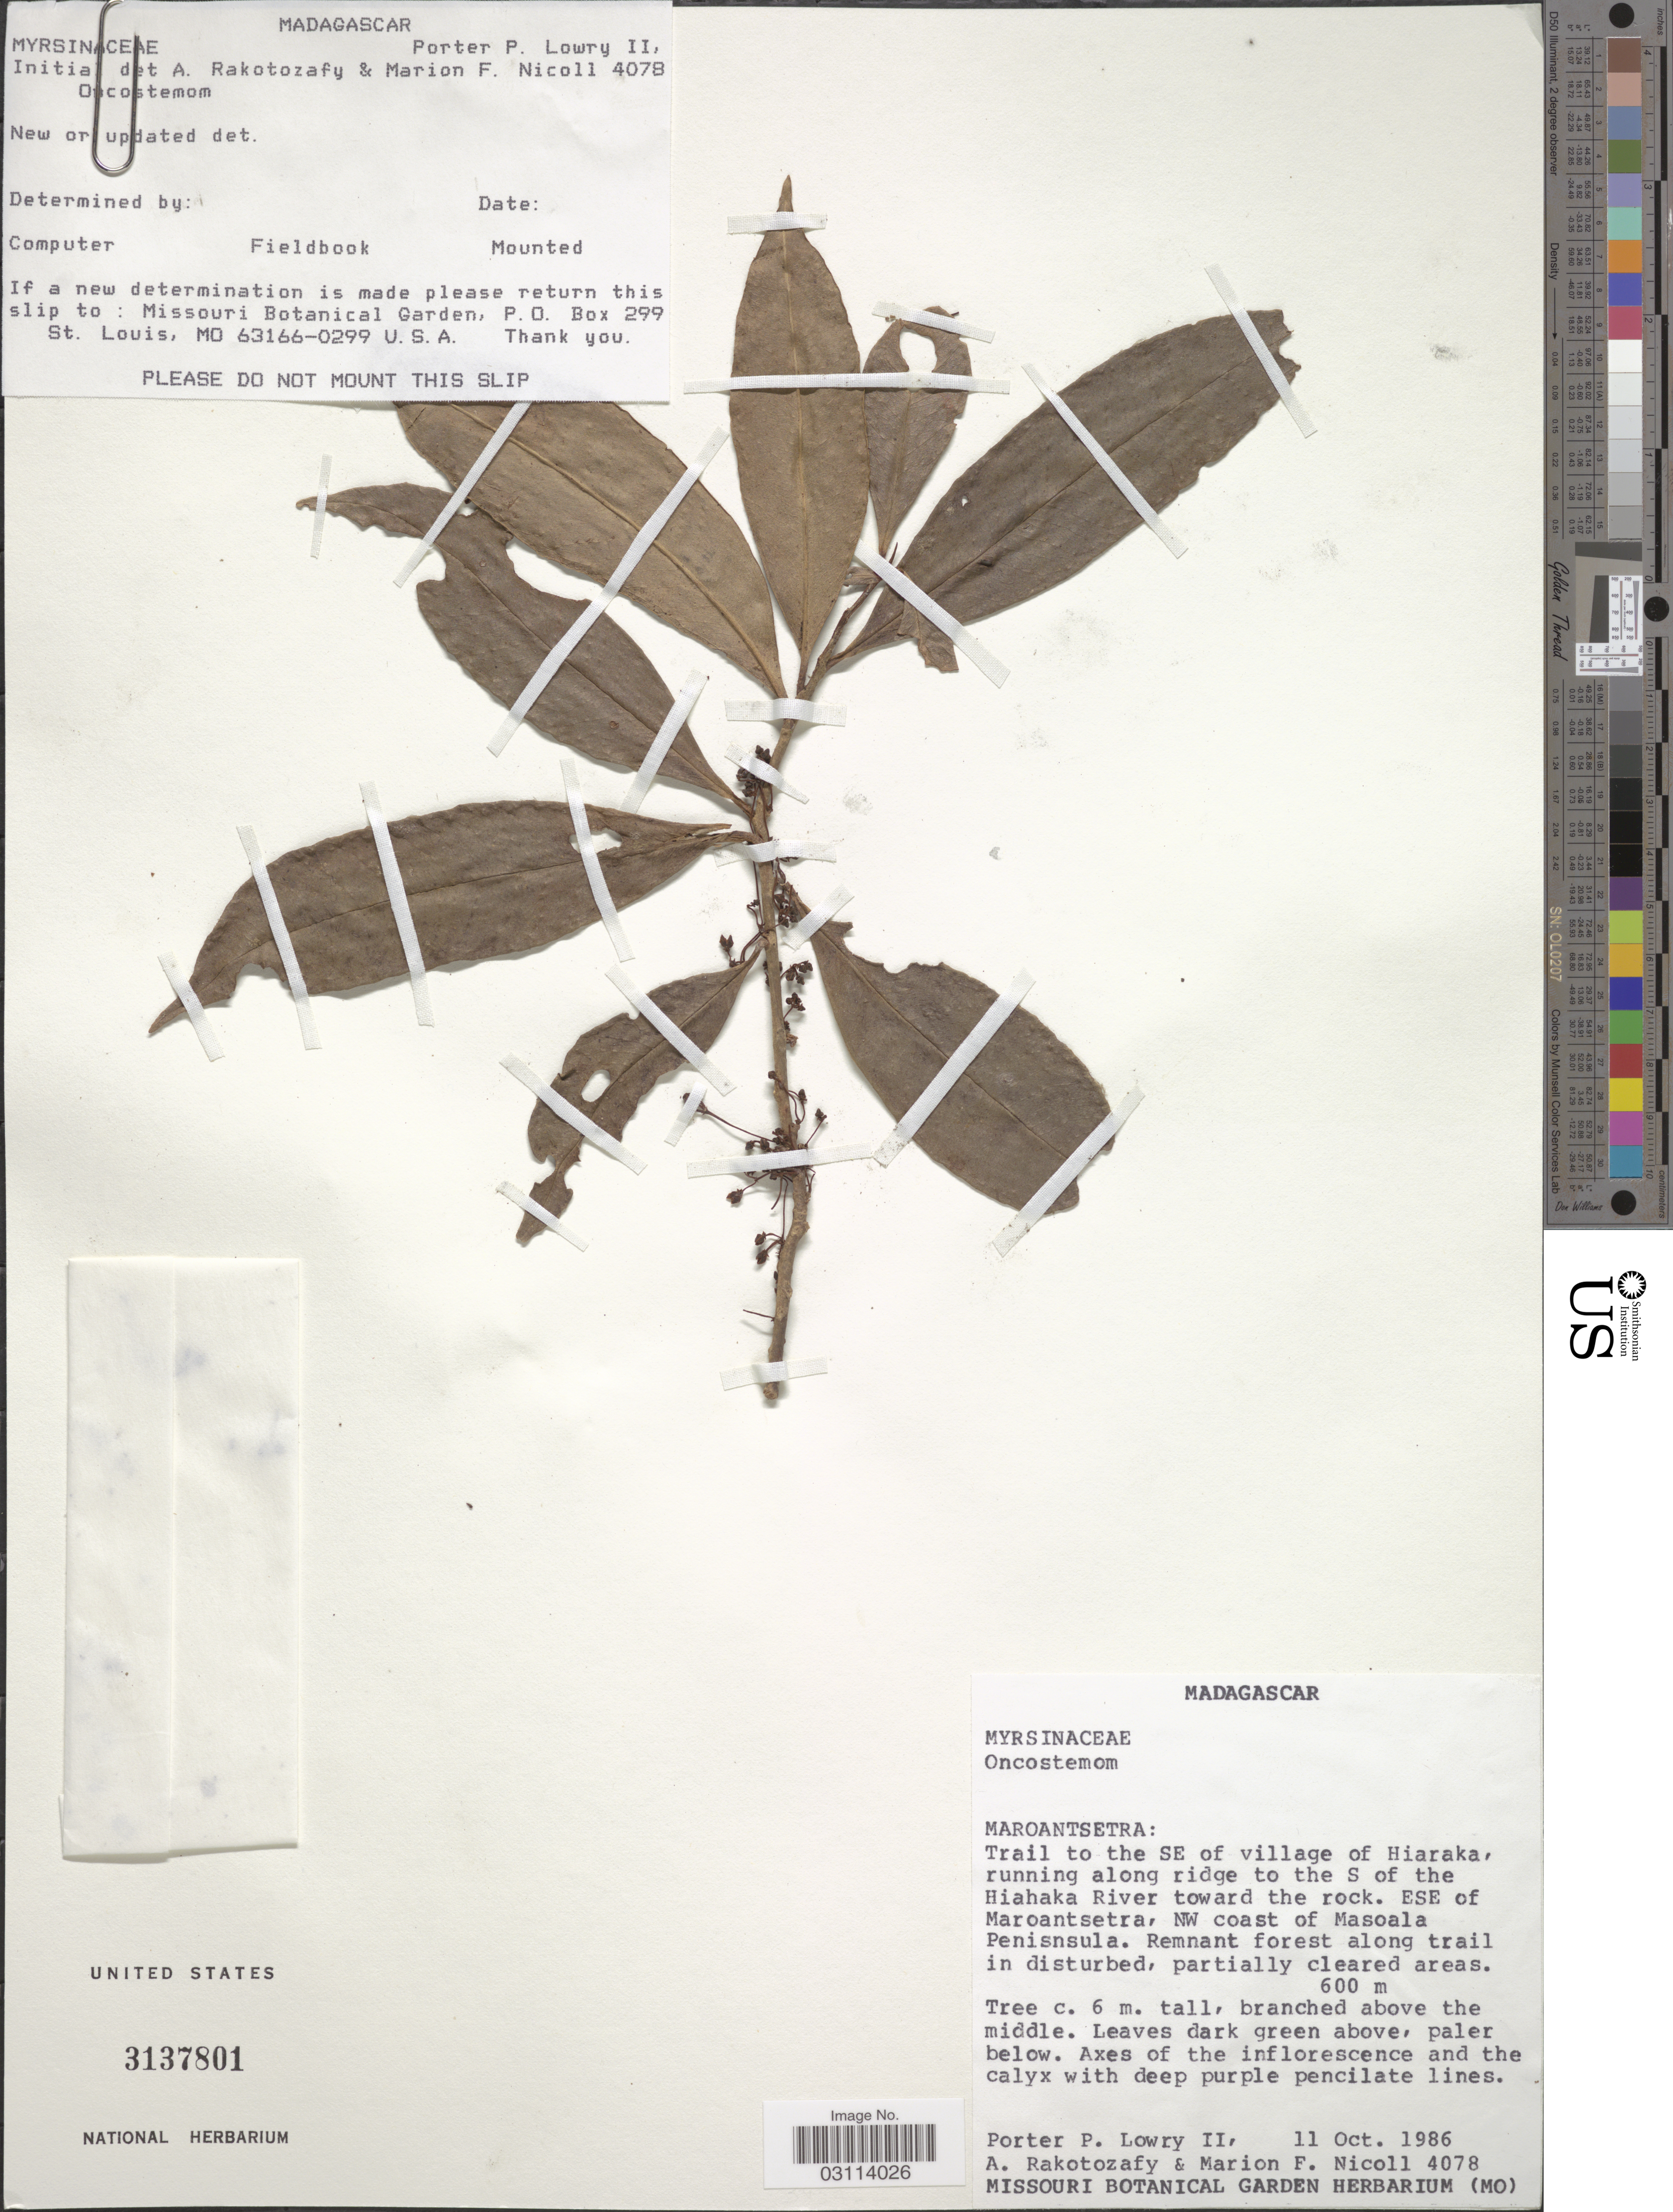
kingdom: Plantae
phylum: Tracheophyta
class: Magnoliopsida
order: Ericales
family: Primulaceae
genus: Oncostemon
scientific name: Oncostemon sp.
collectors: P. P. Lowry, A. Rakotozafy & M. F. Nicoll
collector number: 4078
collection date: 1986-10-11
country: Madagascar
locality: Maroantsetra: Trail to the SE of village of Hiaraka, running along ridge to the S of the Hiahaka River toward the rock. ESE of Maroantsetra, NW coast of Masoala Penisnsula.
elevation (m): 600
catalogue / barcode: US 3137801